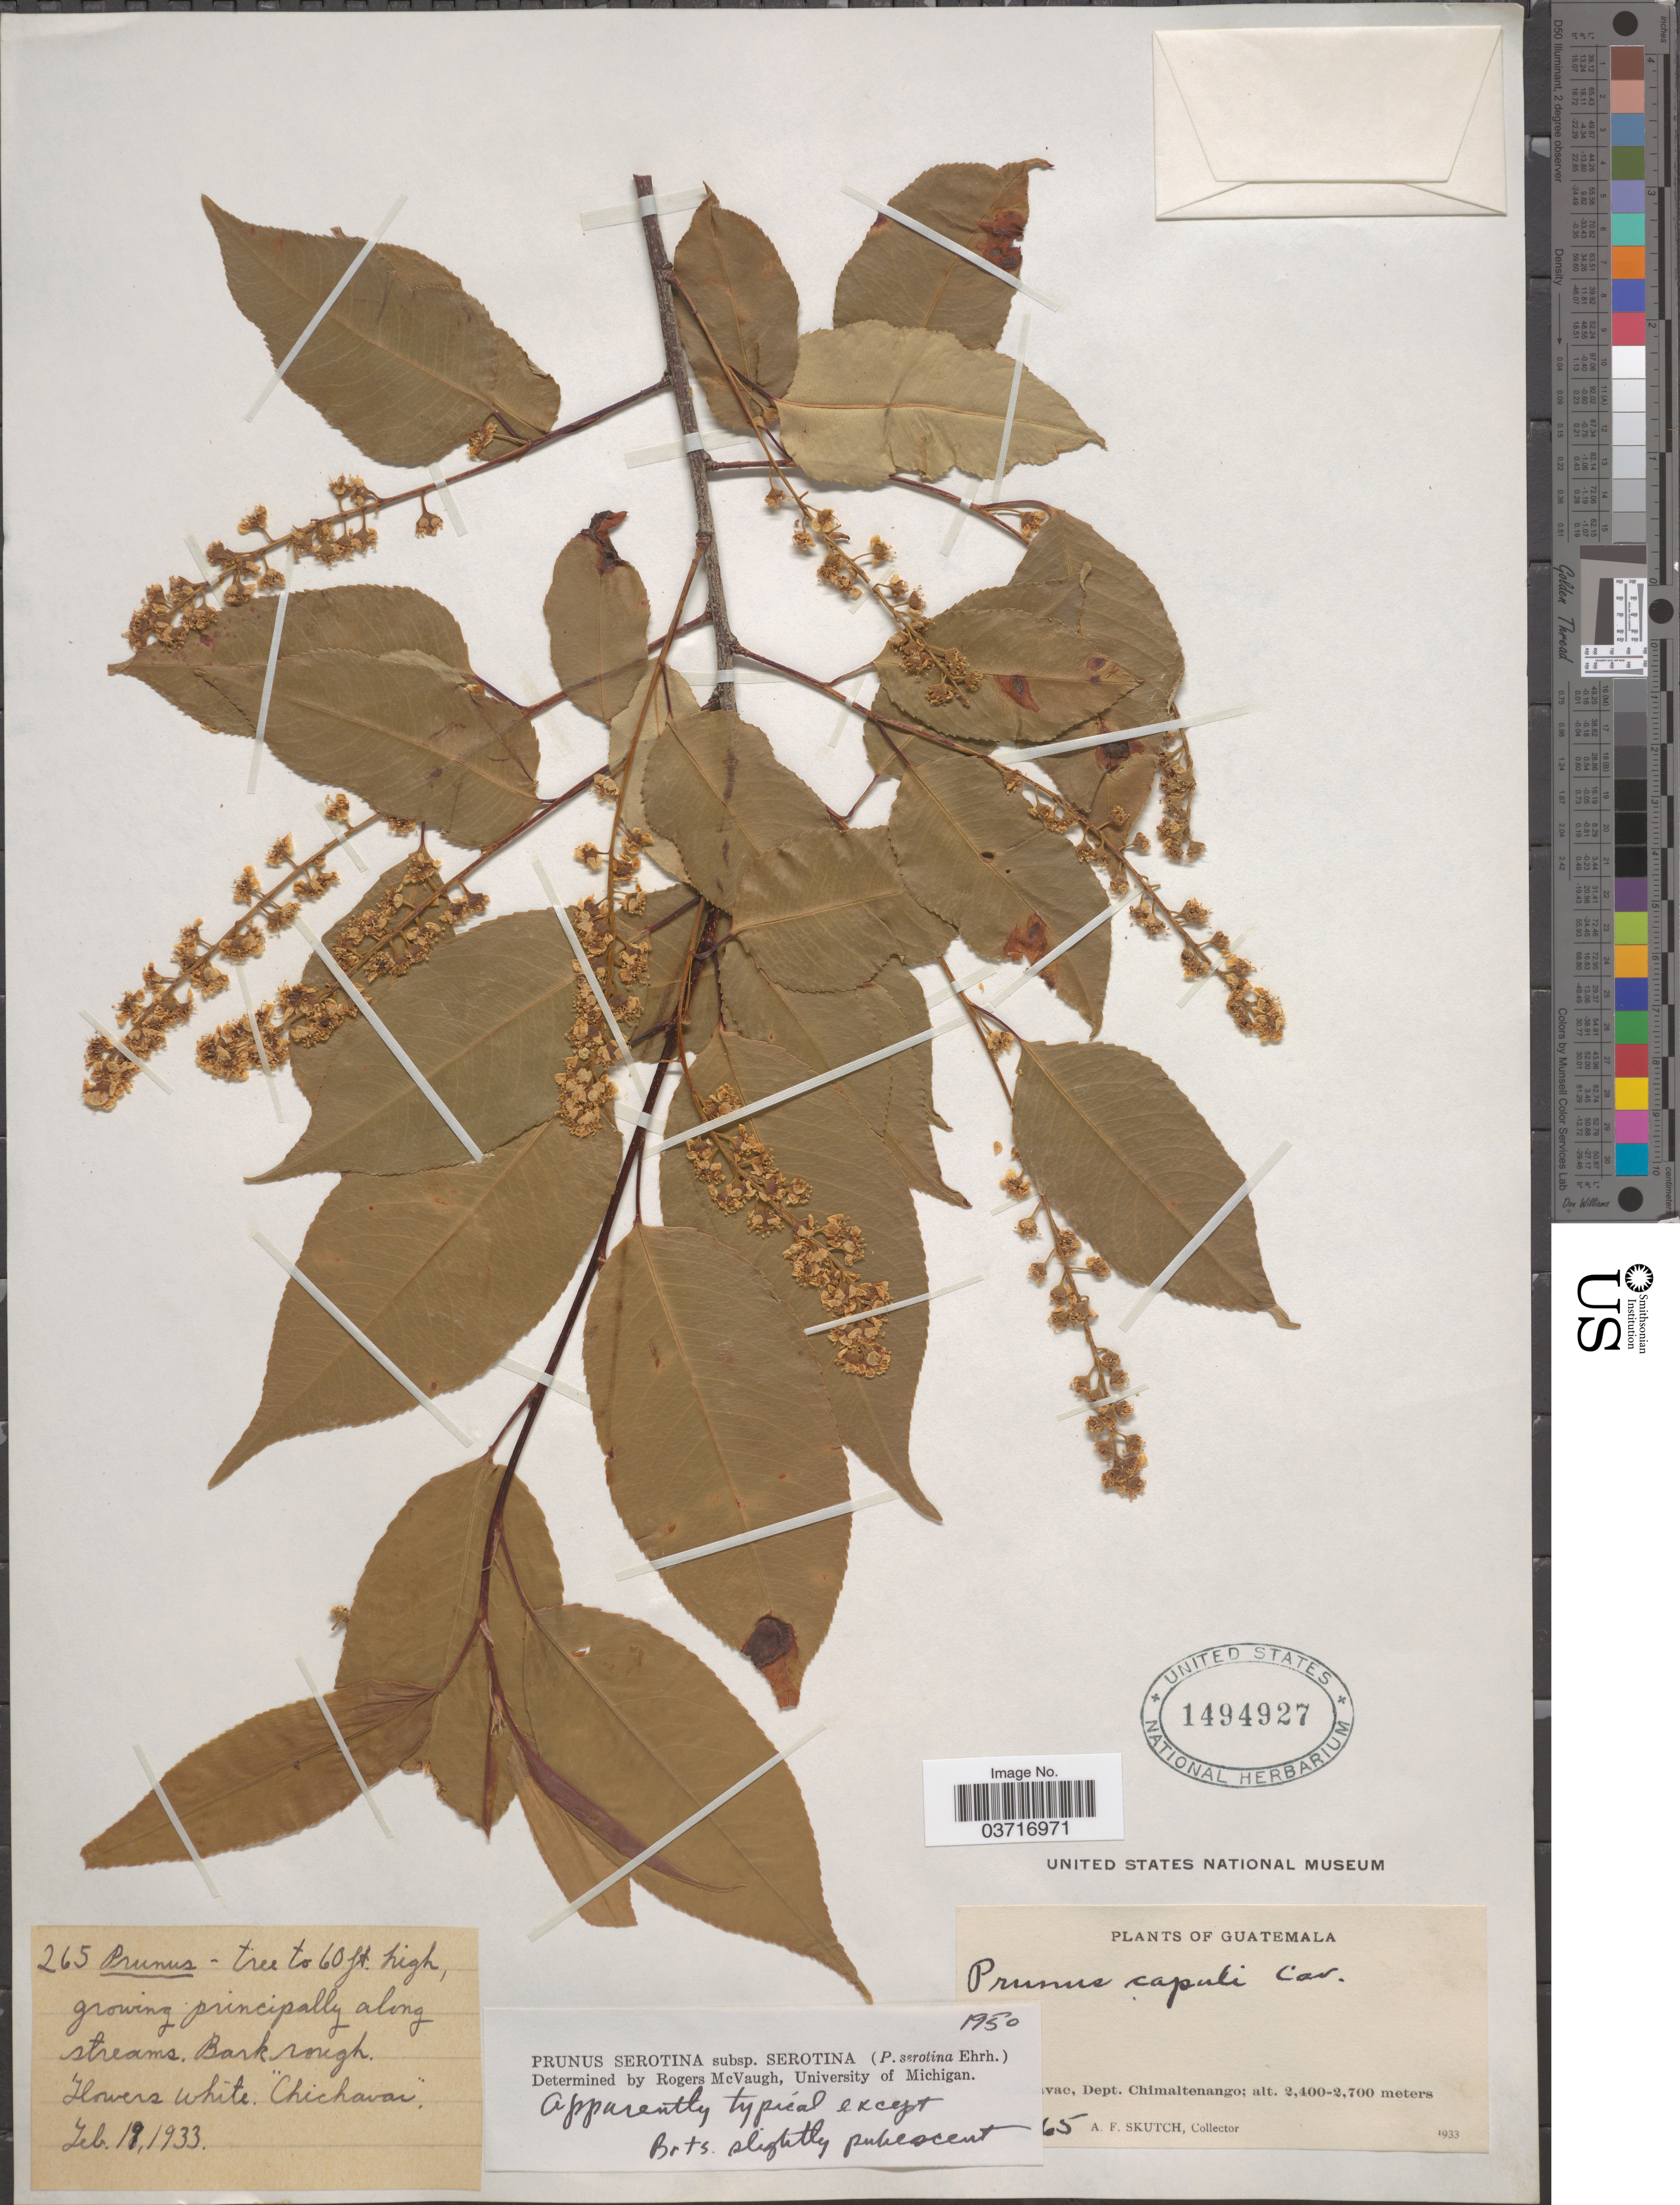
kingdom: Plantae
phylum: Tracheophyta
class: Magnoliopsida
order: Rosales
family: Rosaceae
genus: Prunus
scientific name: Prunus serotina var. serotina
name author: Ehrh.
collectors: A. F. Skutch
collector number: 265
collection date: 1933-02-19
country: Guatemala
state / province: Chimaltenango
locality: Chichavac, Dept. Chimaltenango.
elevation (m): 2400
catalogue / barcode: US 1494927